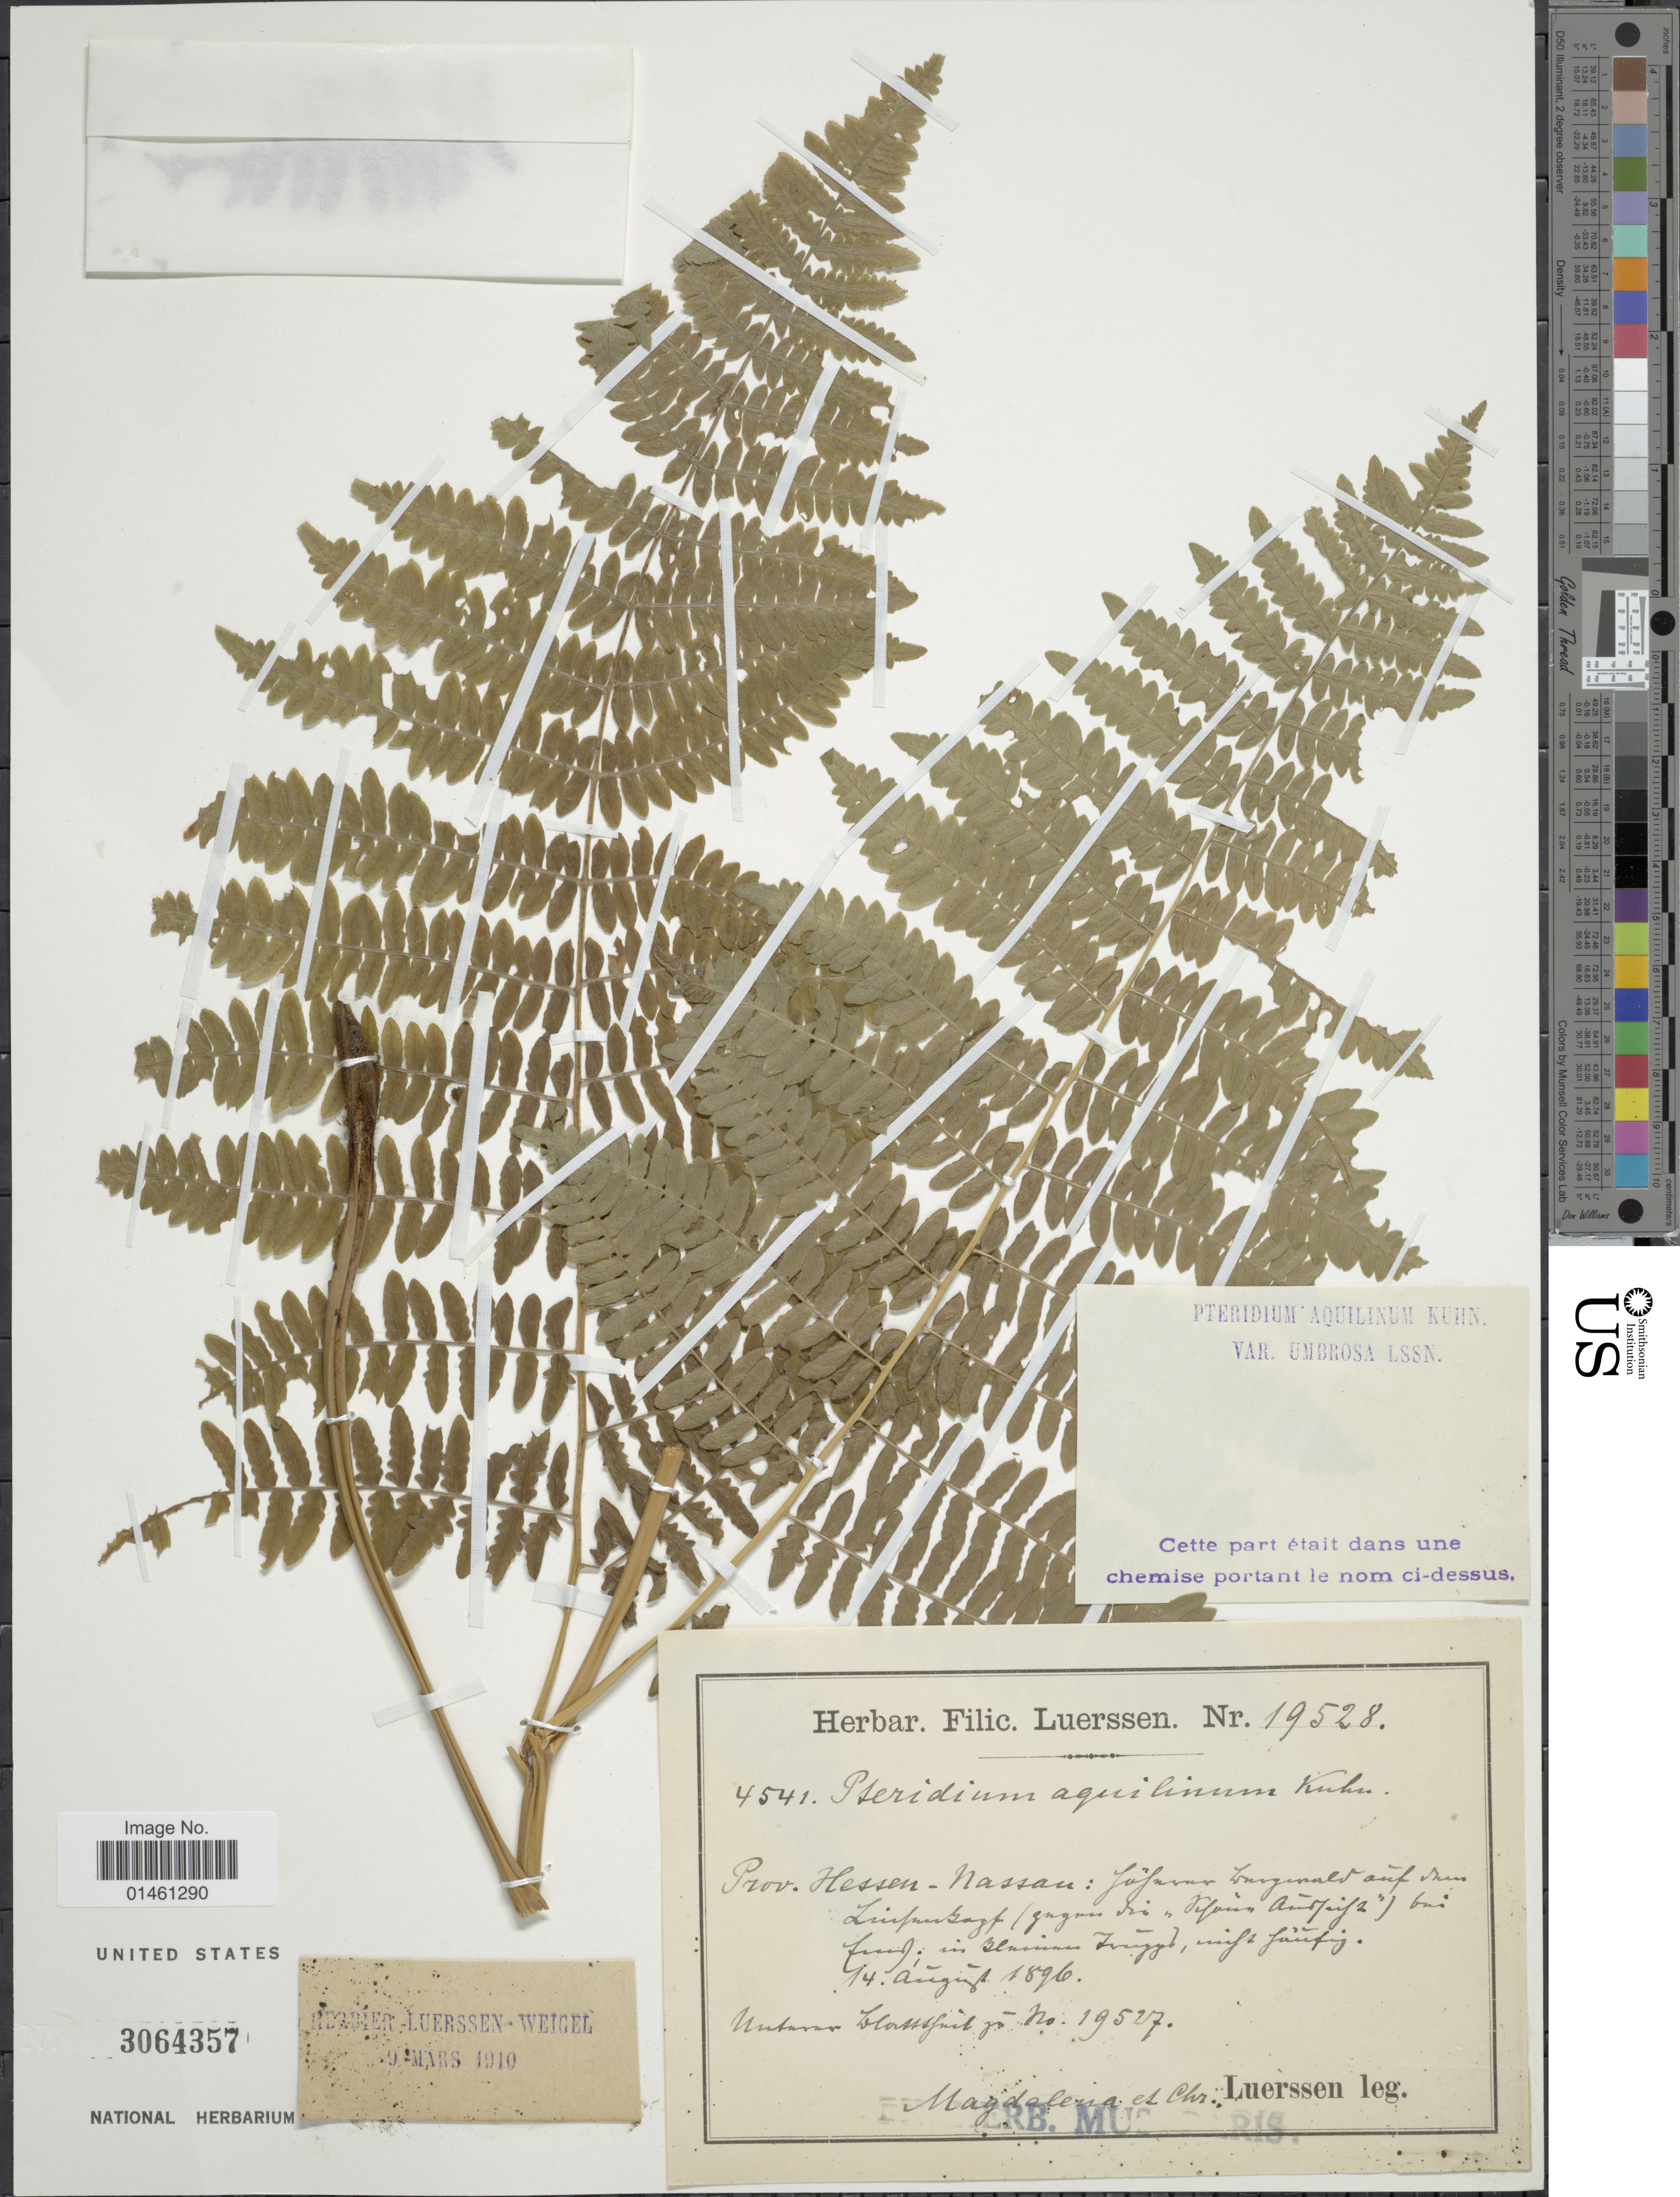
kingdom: Plantae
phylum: Tracheophyta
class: Polypodiopsida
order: Polypodiales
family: Dennstaedtiaceae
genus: Pteridium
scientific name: Pteridium aquilinum var. typicum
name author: R.M. Tryon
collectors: M. Luerssen & C. Luerssen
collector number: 4541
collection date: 1896-08-14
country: Germany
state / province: Hesse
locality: Prov. Hessen-Nassau: [illegible text]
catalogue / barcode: US 3064357